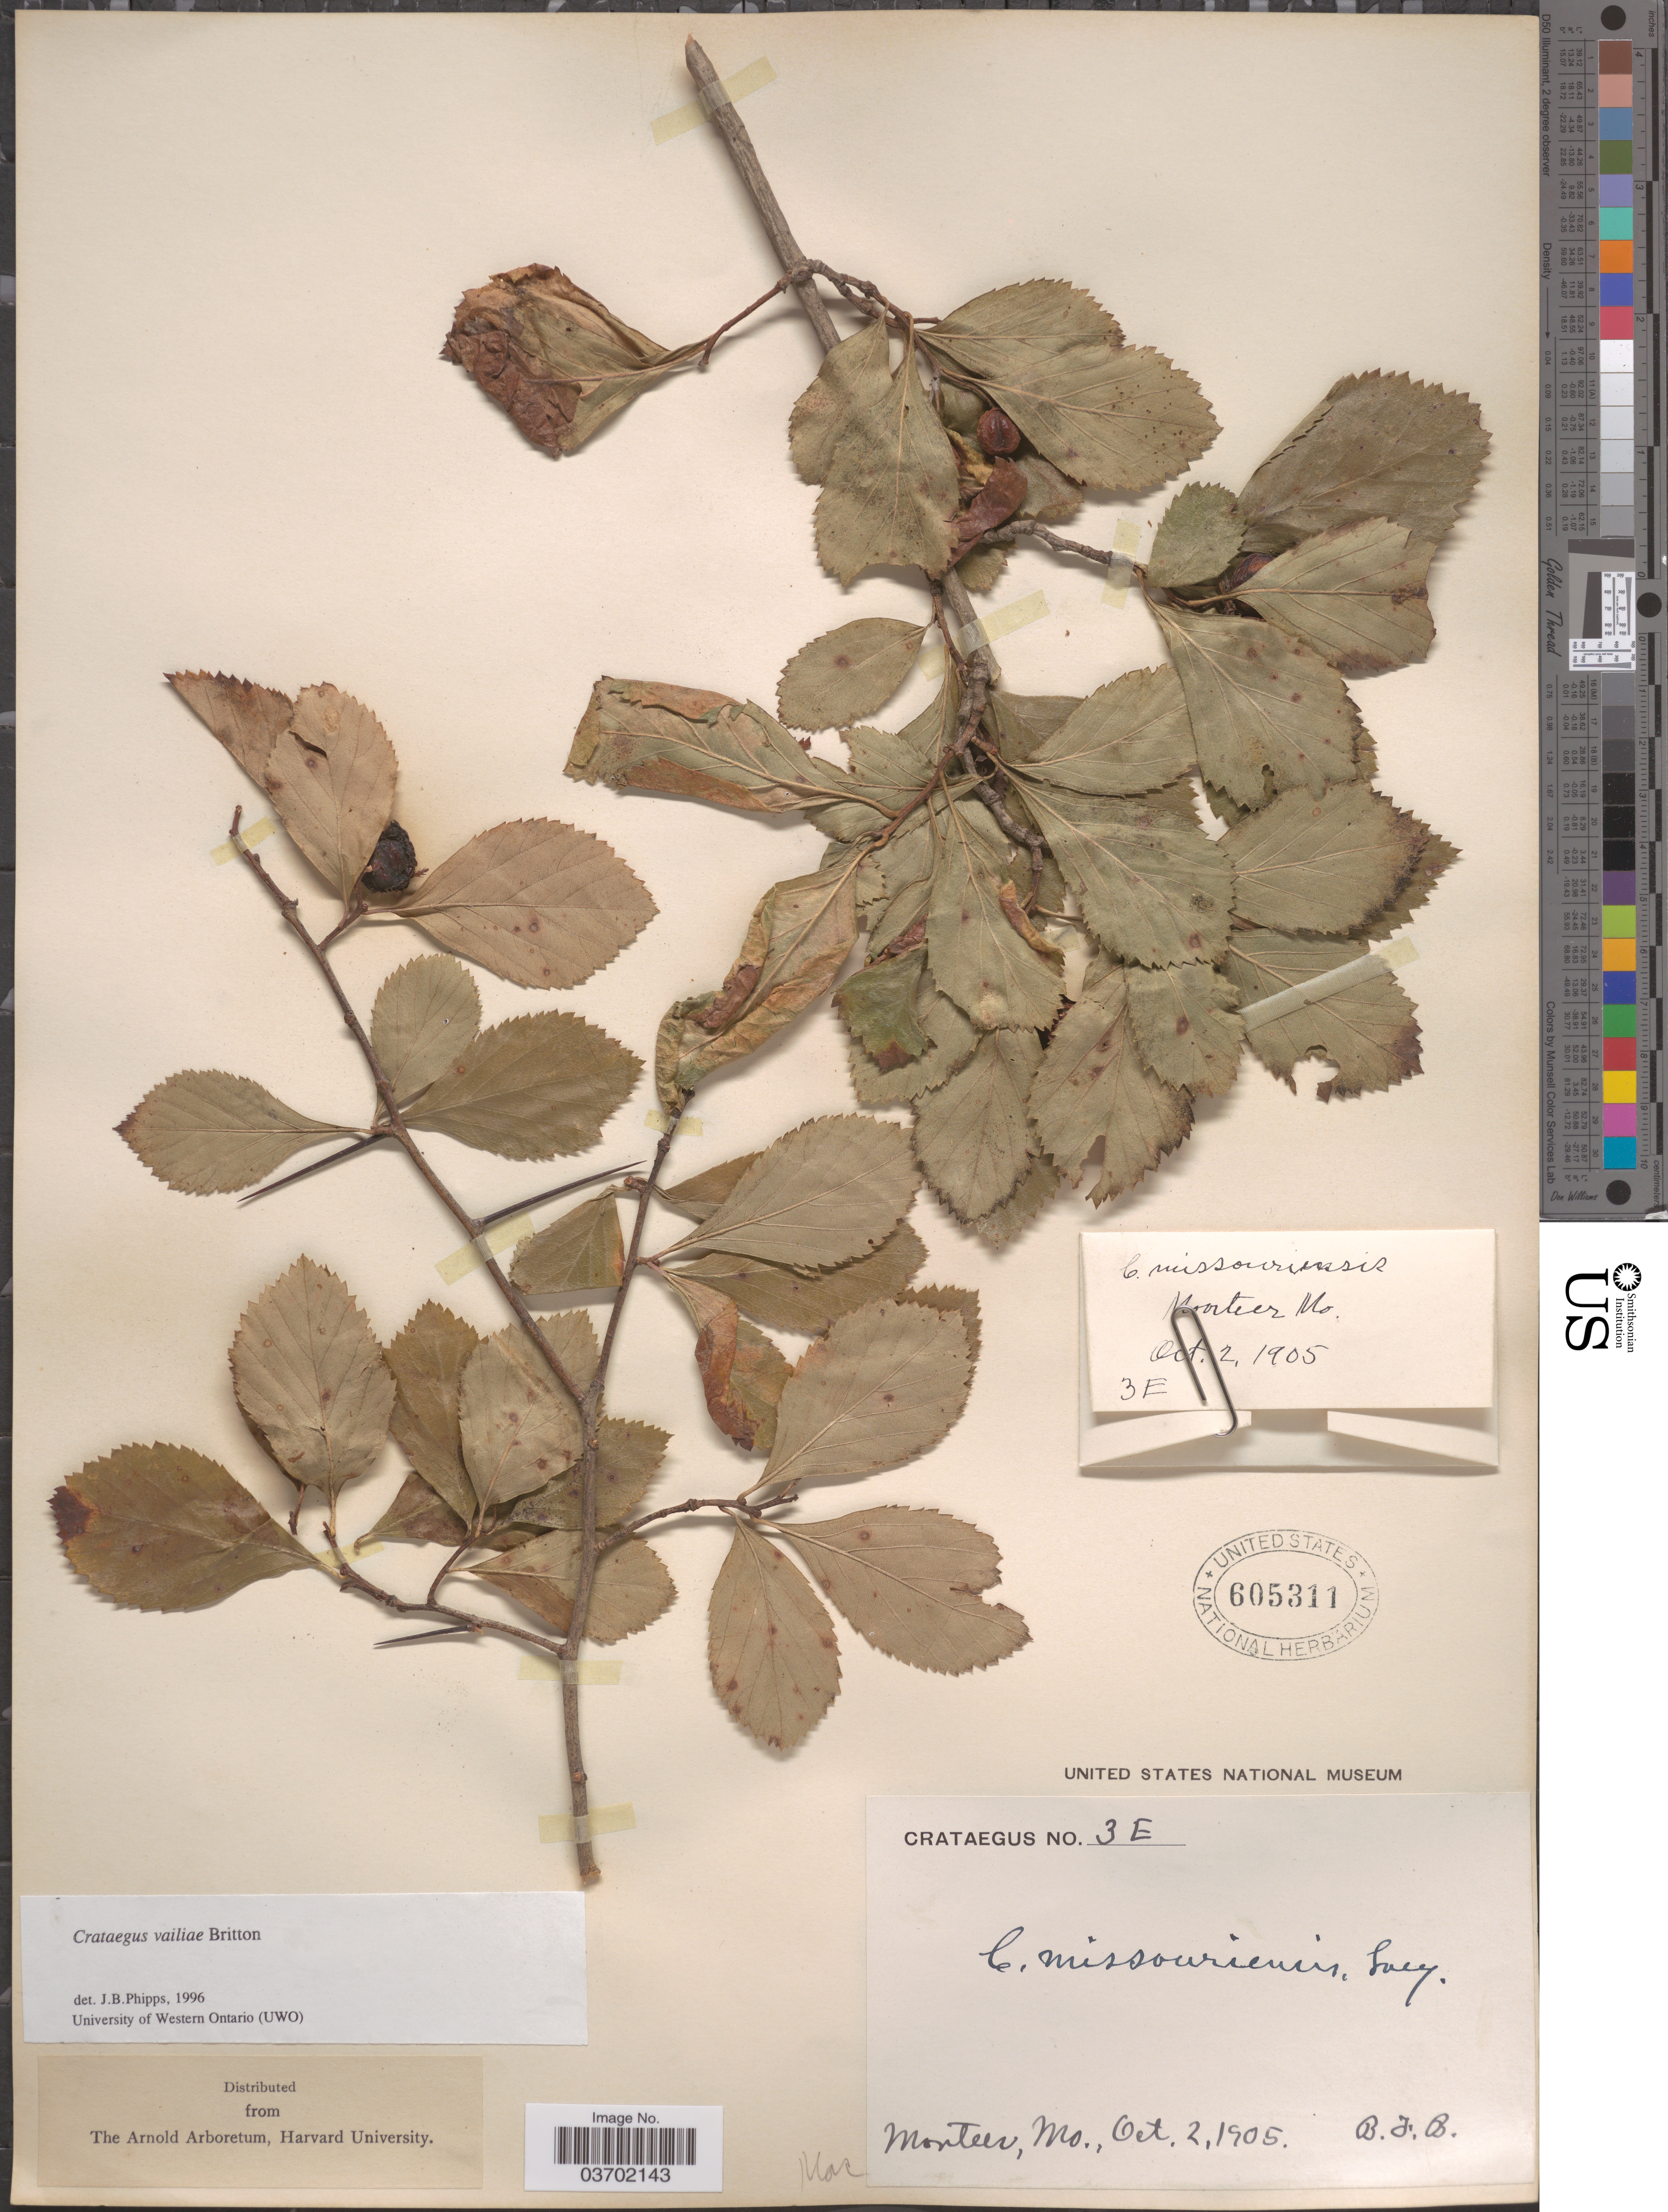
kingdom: Plantae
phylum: Tracheophyta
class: Magnoliopsida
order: Rosales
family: Rosaceae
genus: Crataegus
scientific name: Crataegus x vailiae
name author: Britton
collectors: B. F. B.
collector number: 3E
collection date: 1905-10-02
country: United States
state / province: Missouri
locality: Monteer.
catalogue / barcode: US 605311